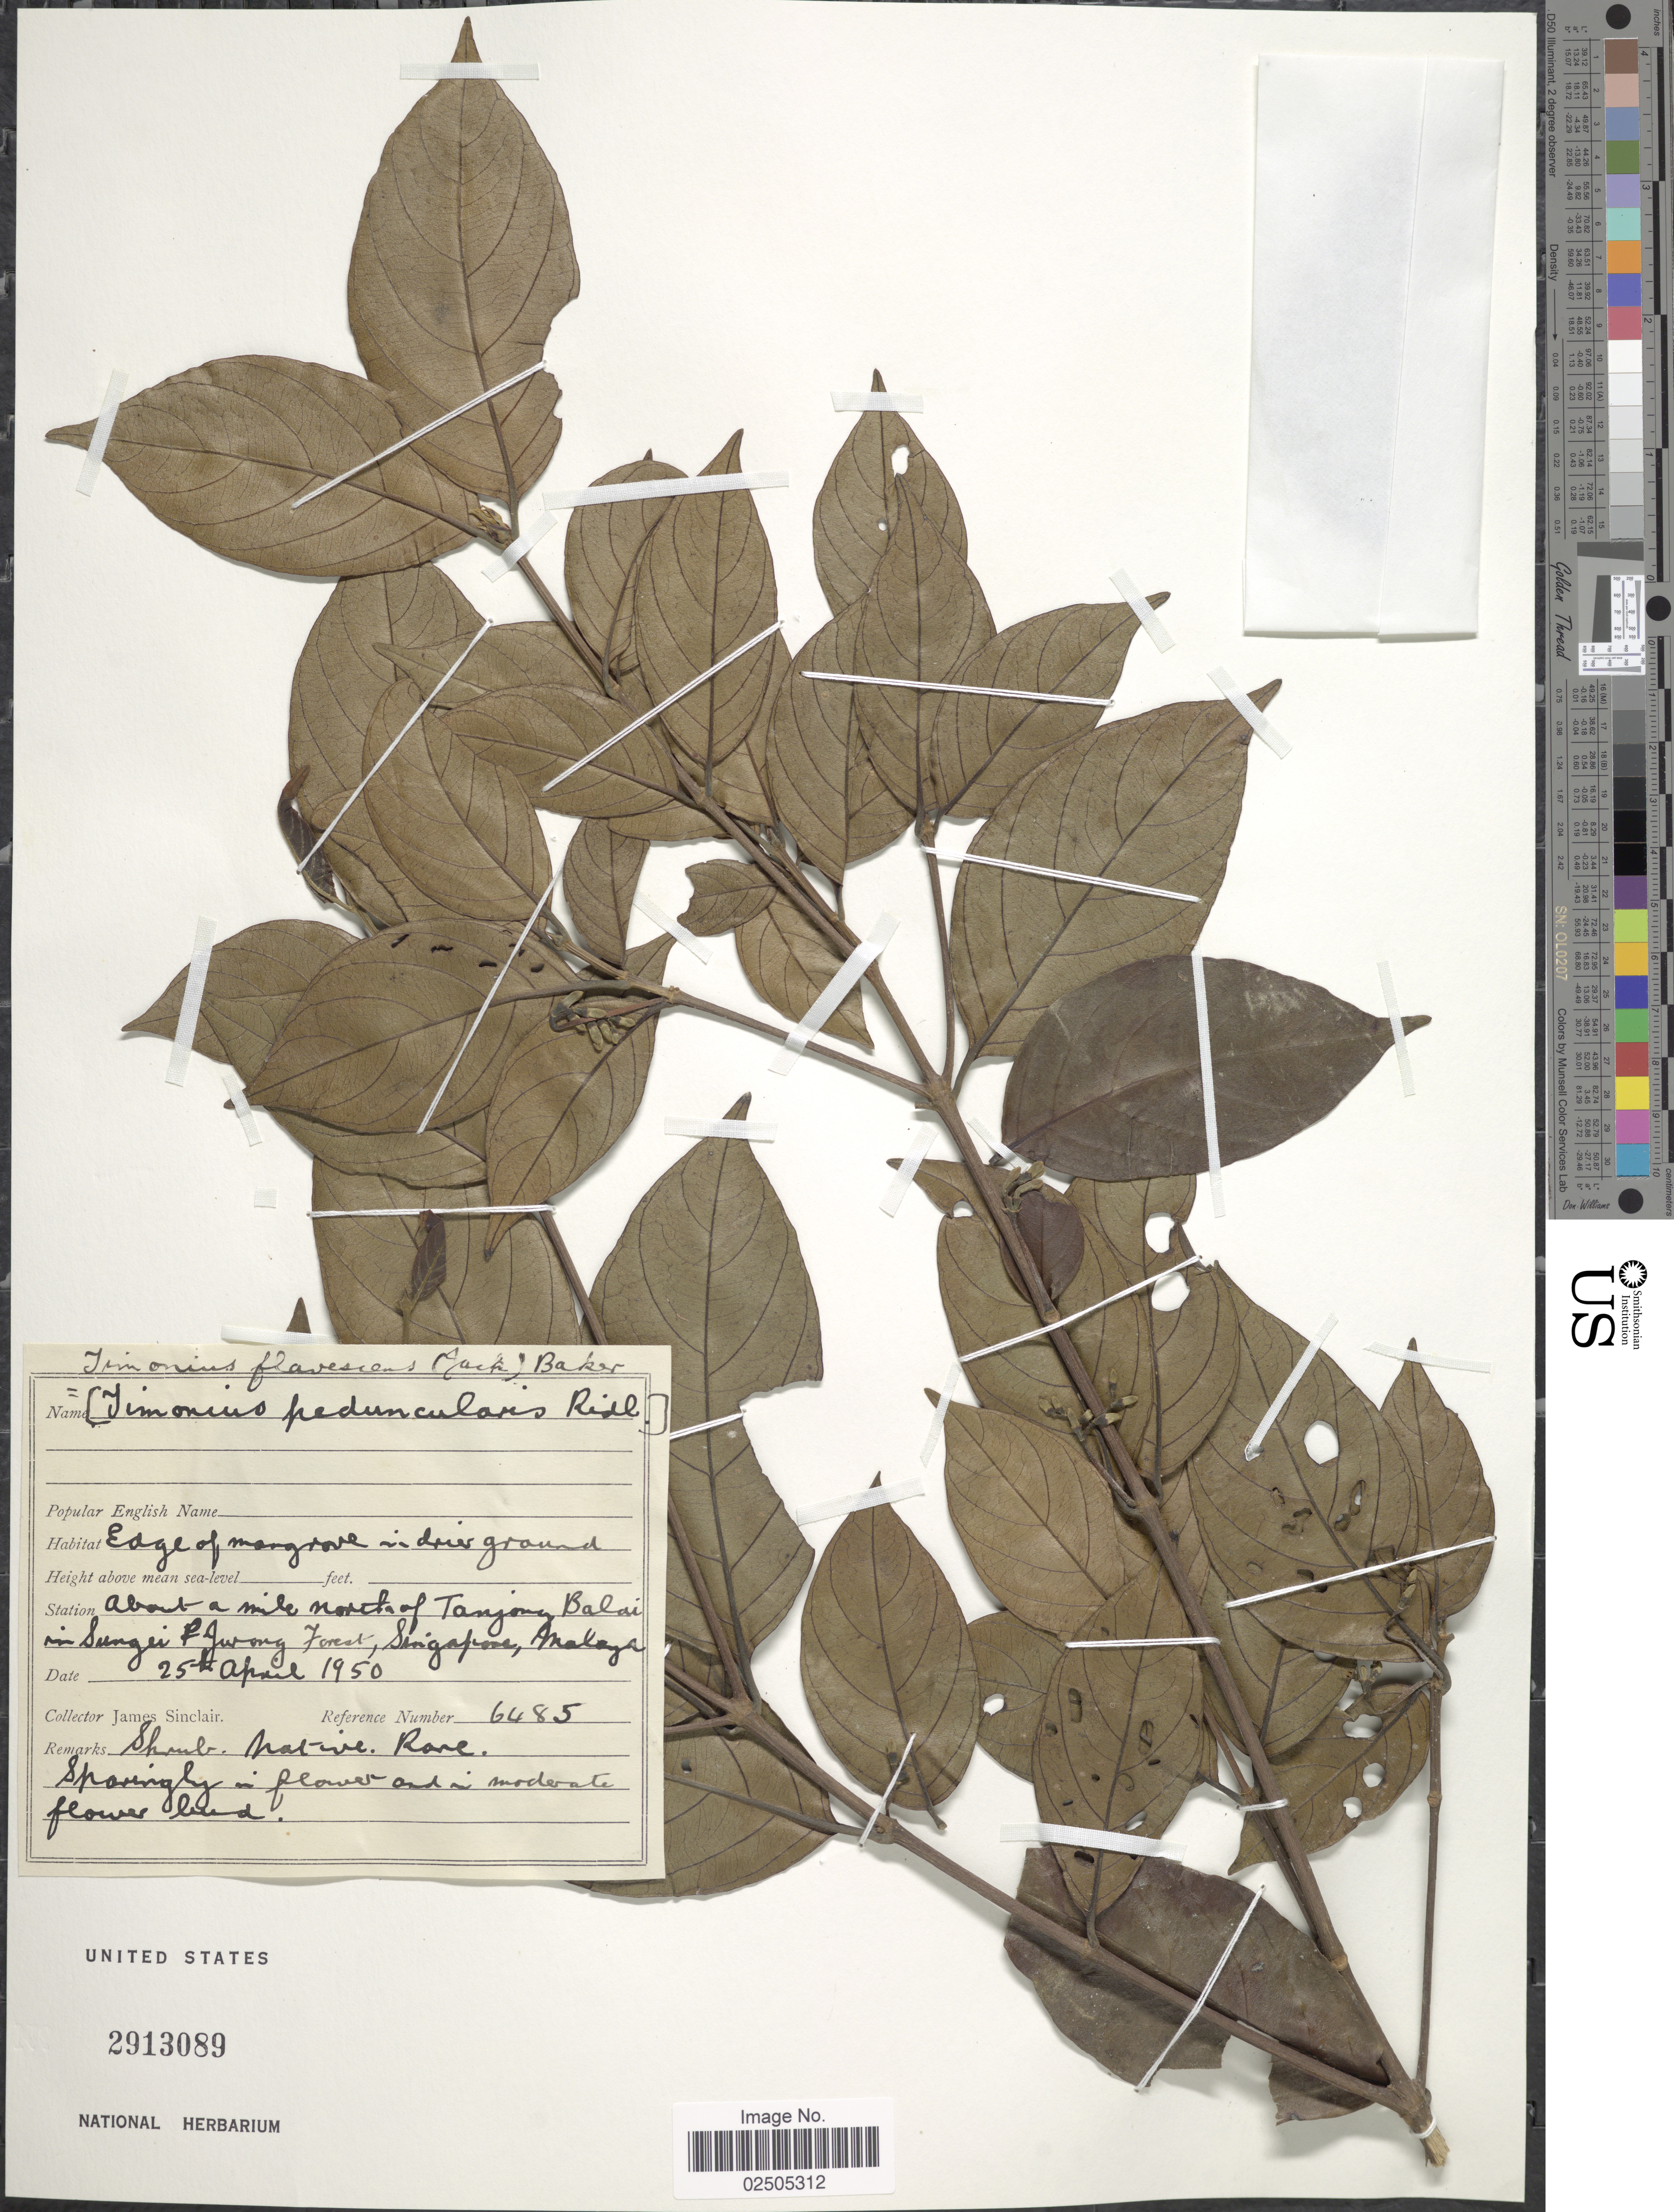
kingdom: Plantae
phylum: Tracheophyta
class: Magnoliopsida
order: Gentianales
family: Rubiaceae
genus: Timonius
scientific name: Timonius flavescens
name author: (Jack) Baker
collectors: J. Sinclair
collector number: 6485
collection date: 1950-04-05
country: Singapore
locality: About a mile north of Tanjong Balai in Sungei & Jwong Forest, Singapore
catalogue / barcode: US 2913089